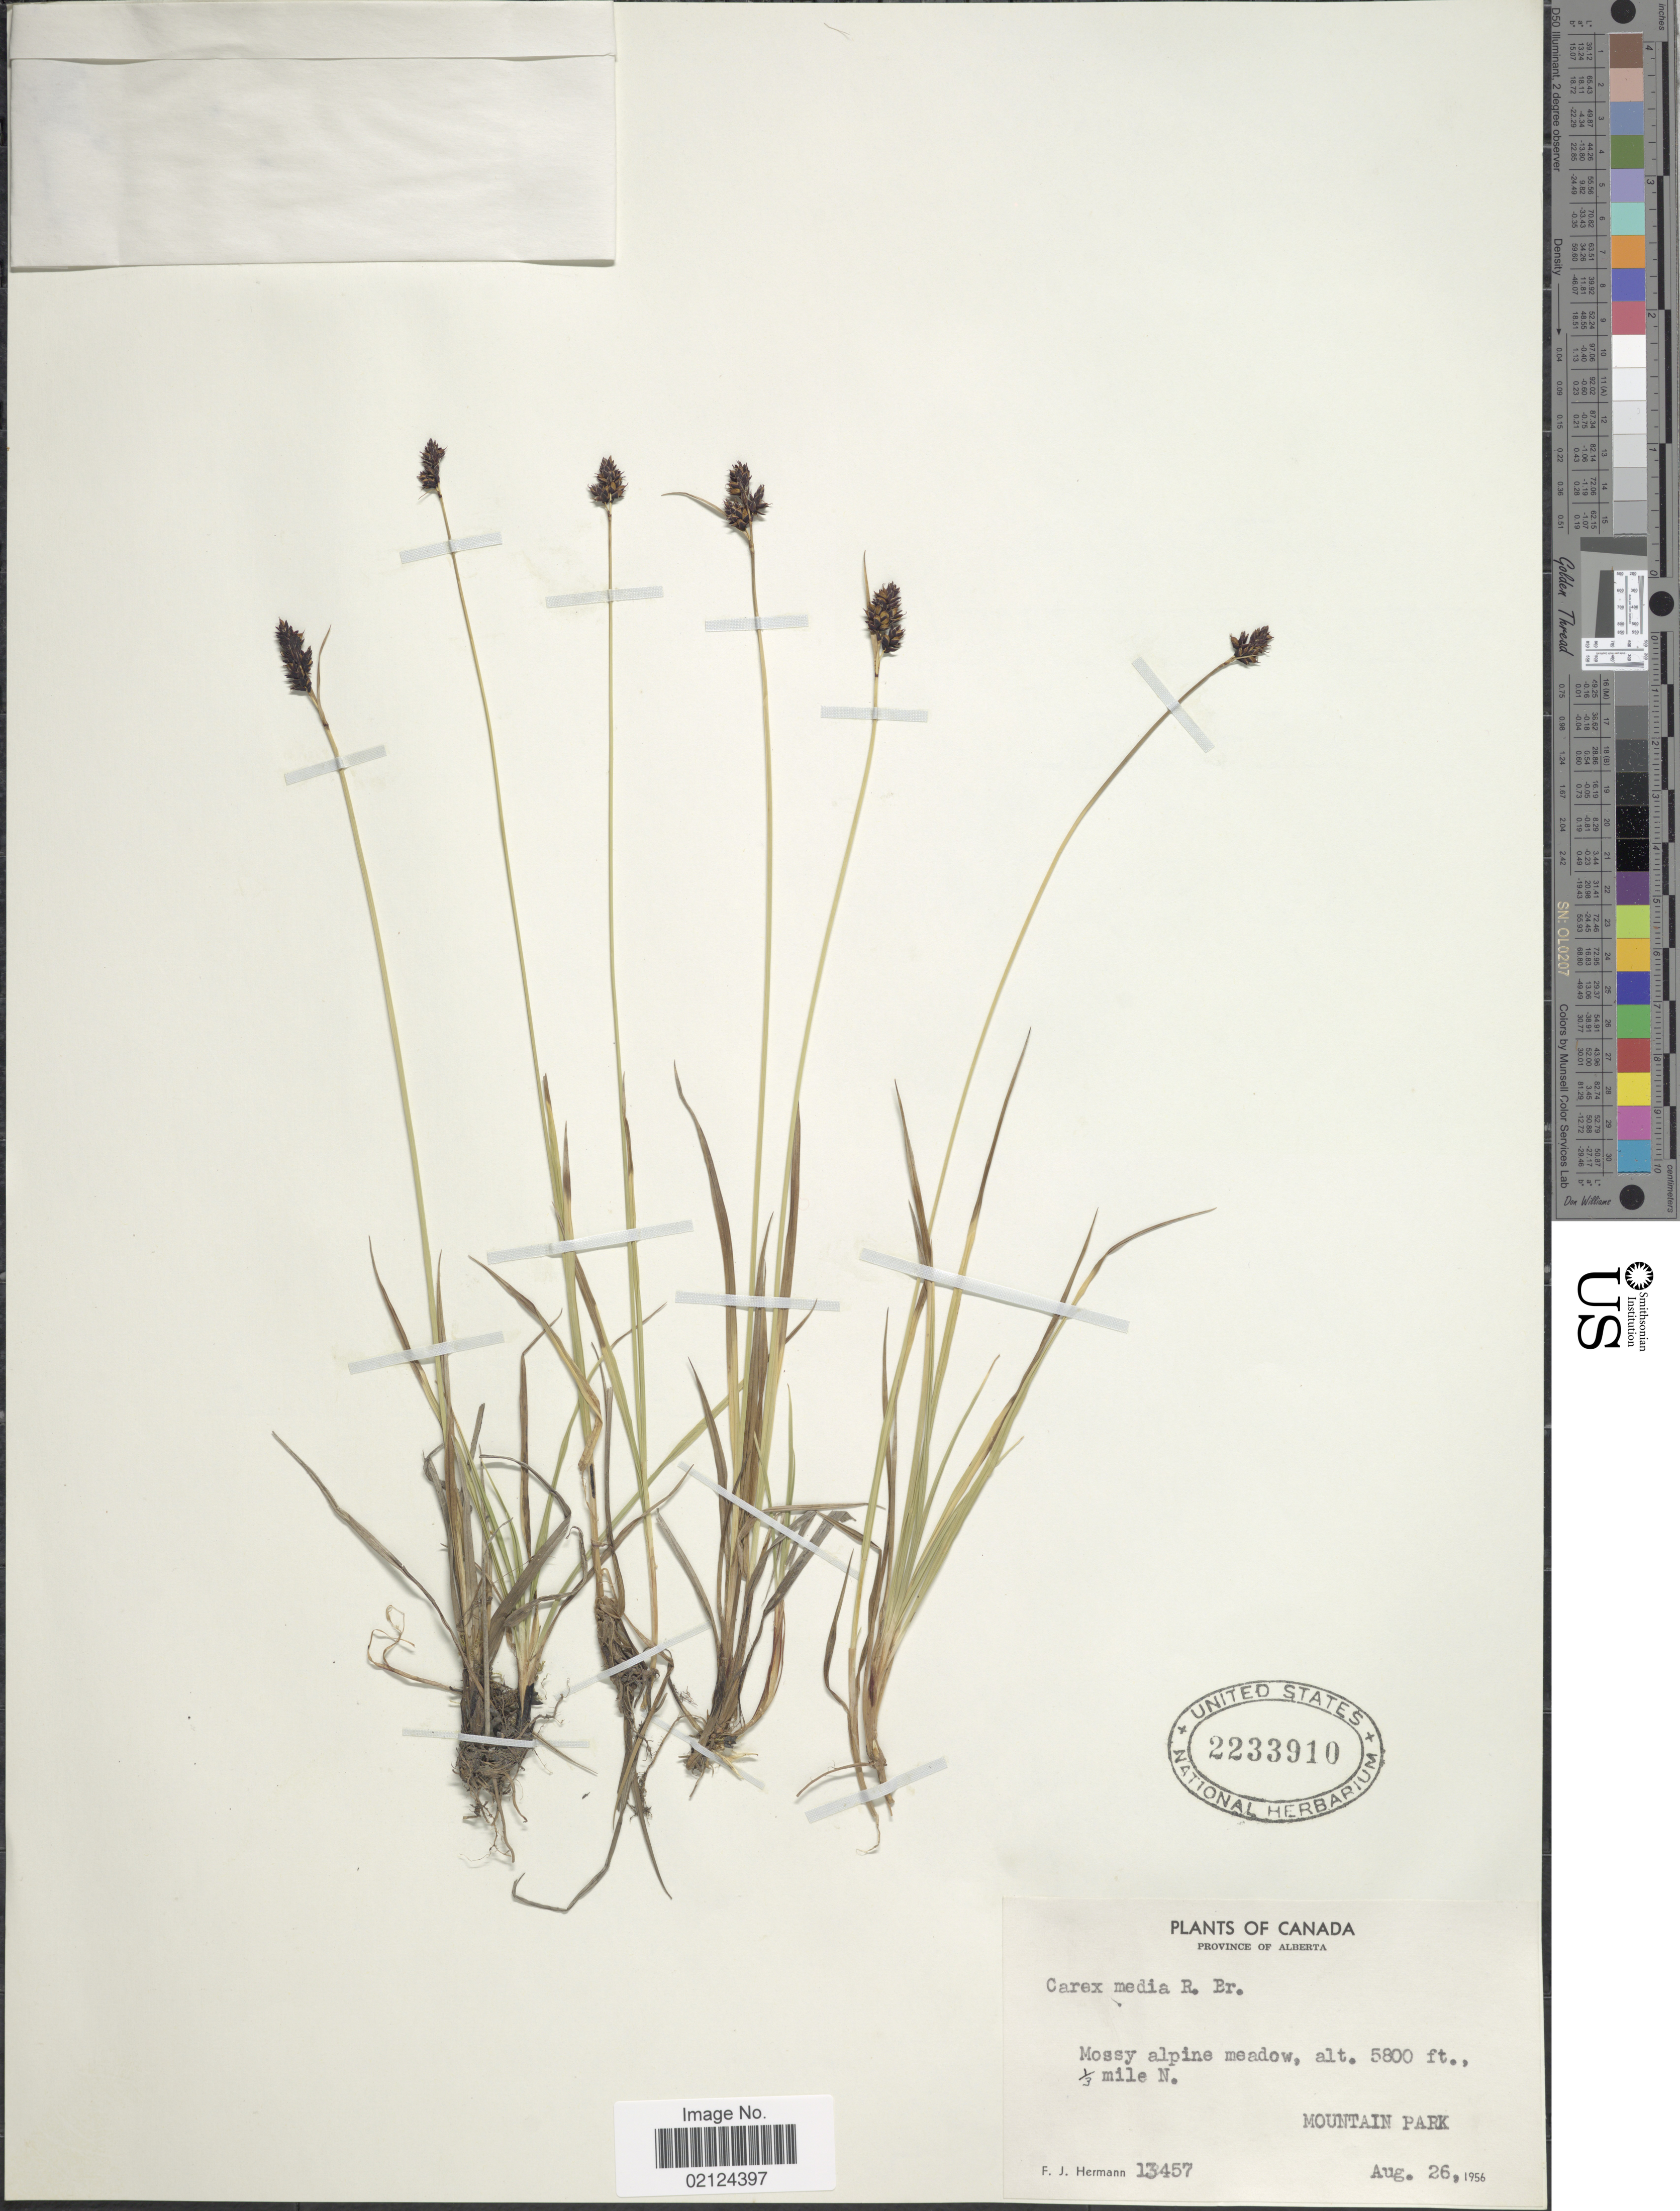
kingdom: Plantae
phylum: Tracheophyta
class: Liliopsida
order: Poales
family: Cyperaceae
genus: Carex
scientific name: Carex media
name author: R. Br.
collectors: F. J. Hermann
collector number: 13457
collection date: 1956-08-26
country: Canada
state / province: Alberta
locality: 1/3 mile N. Mountain Park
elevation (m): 1768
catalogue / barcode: US 2233910